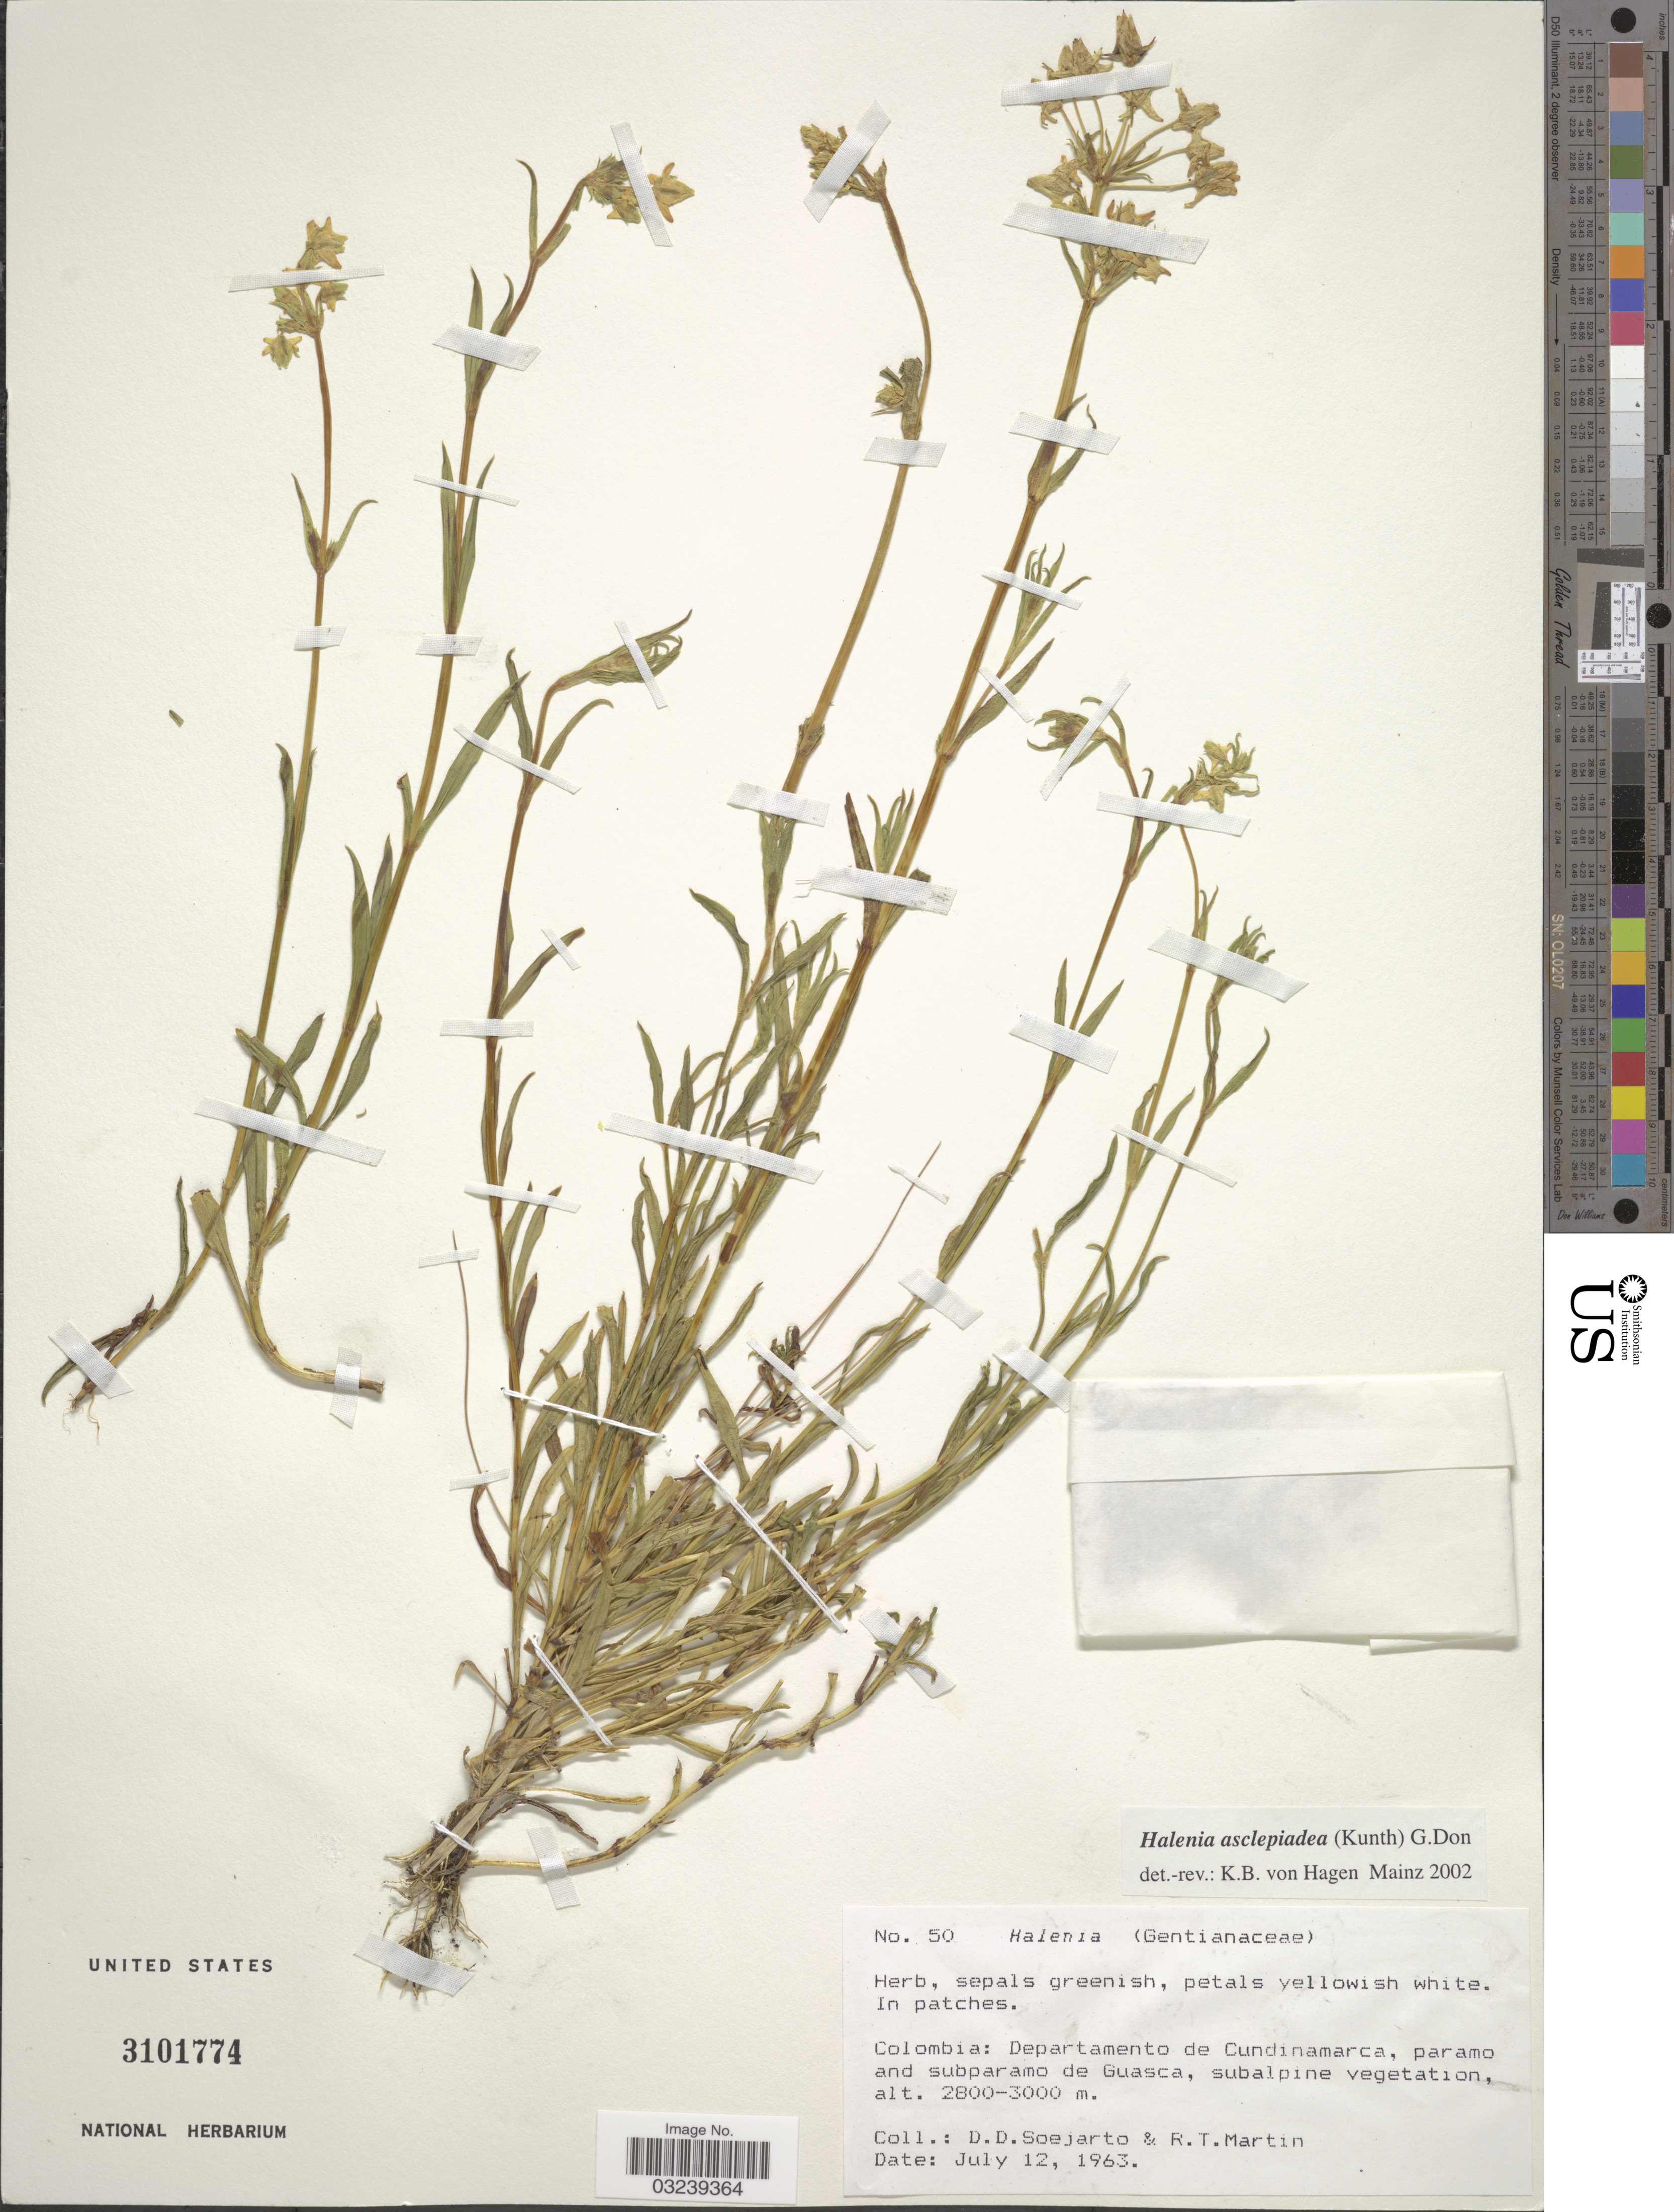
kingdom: Plantae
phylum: Tracheophyta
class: Magnoliopsida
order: Gentianales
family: Gentianaceae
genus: Halenia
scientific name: Halenia asclepiadea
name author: (Kunth) G. Don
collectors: R. T. Martin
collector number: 50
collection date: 1963-07-12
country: Colombia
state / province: Cundinamarca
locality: Departamento de Cundinamarca, paramo and subparamo de Guasca.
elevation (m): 2800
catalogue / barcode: US 3101774